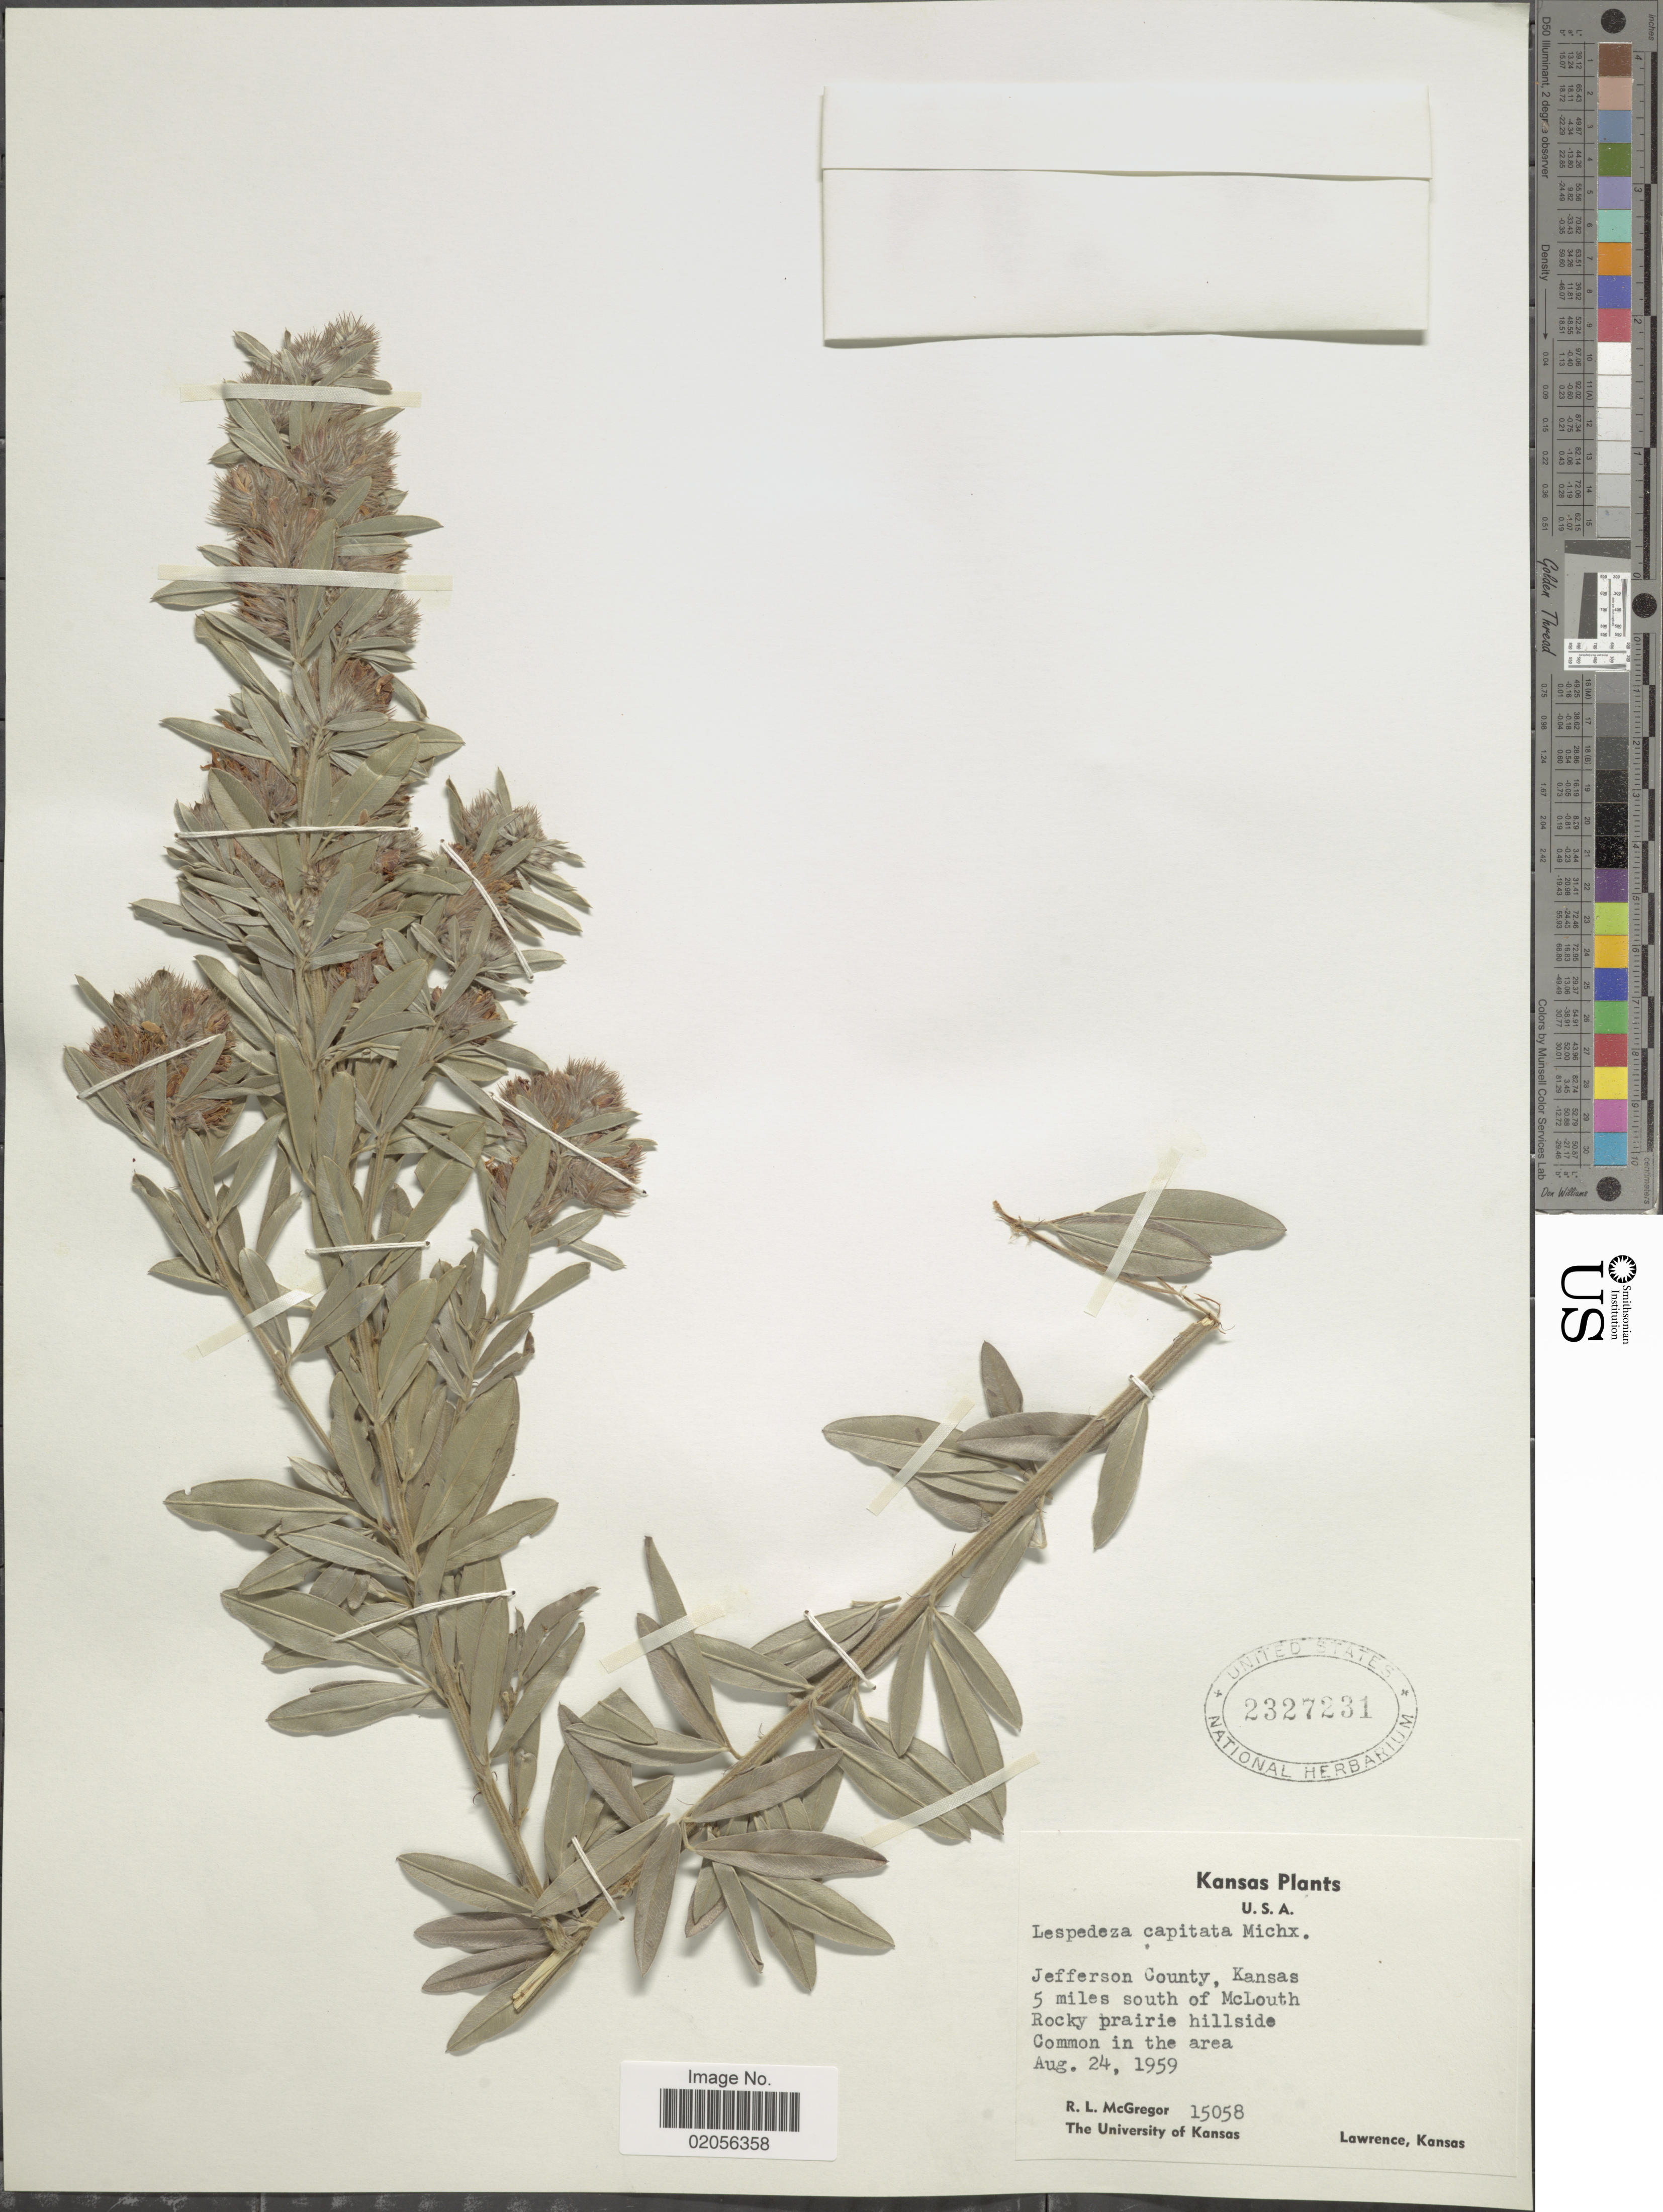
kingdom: Plantae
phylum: Tracheophyta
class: Magnoliopsida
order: Fabales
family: Fabaceae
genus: Lespedeza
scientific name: Lespedeza capitata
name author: Michx.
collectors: R. McGregor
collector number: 15058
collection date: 1959-08-24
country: United States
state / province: Kansas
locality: Jefferson County. 5 miles south of McLouth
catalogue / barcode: US 2327231